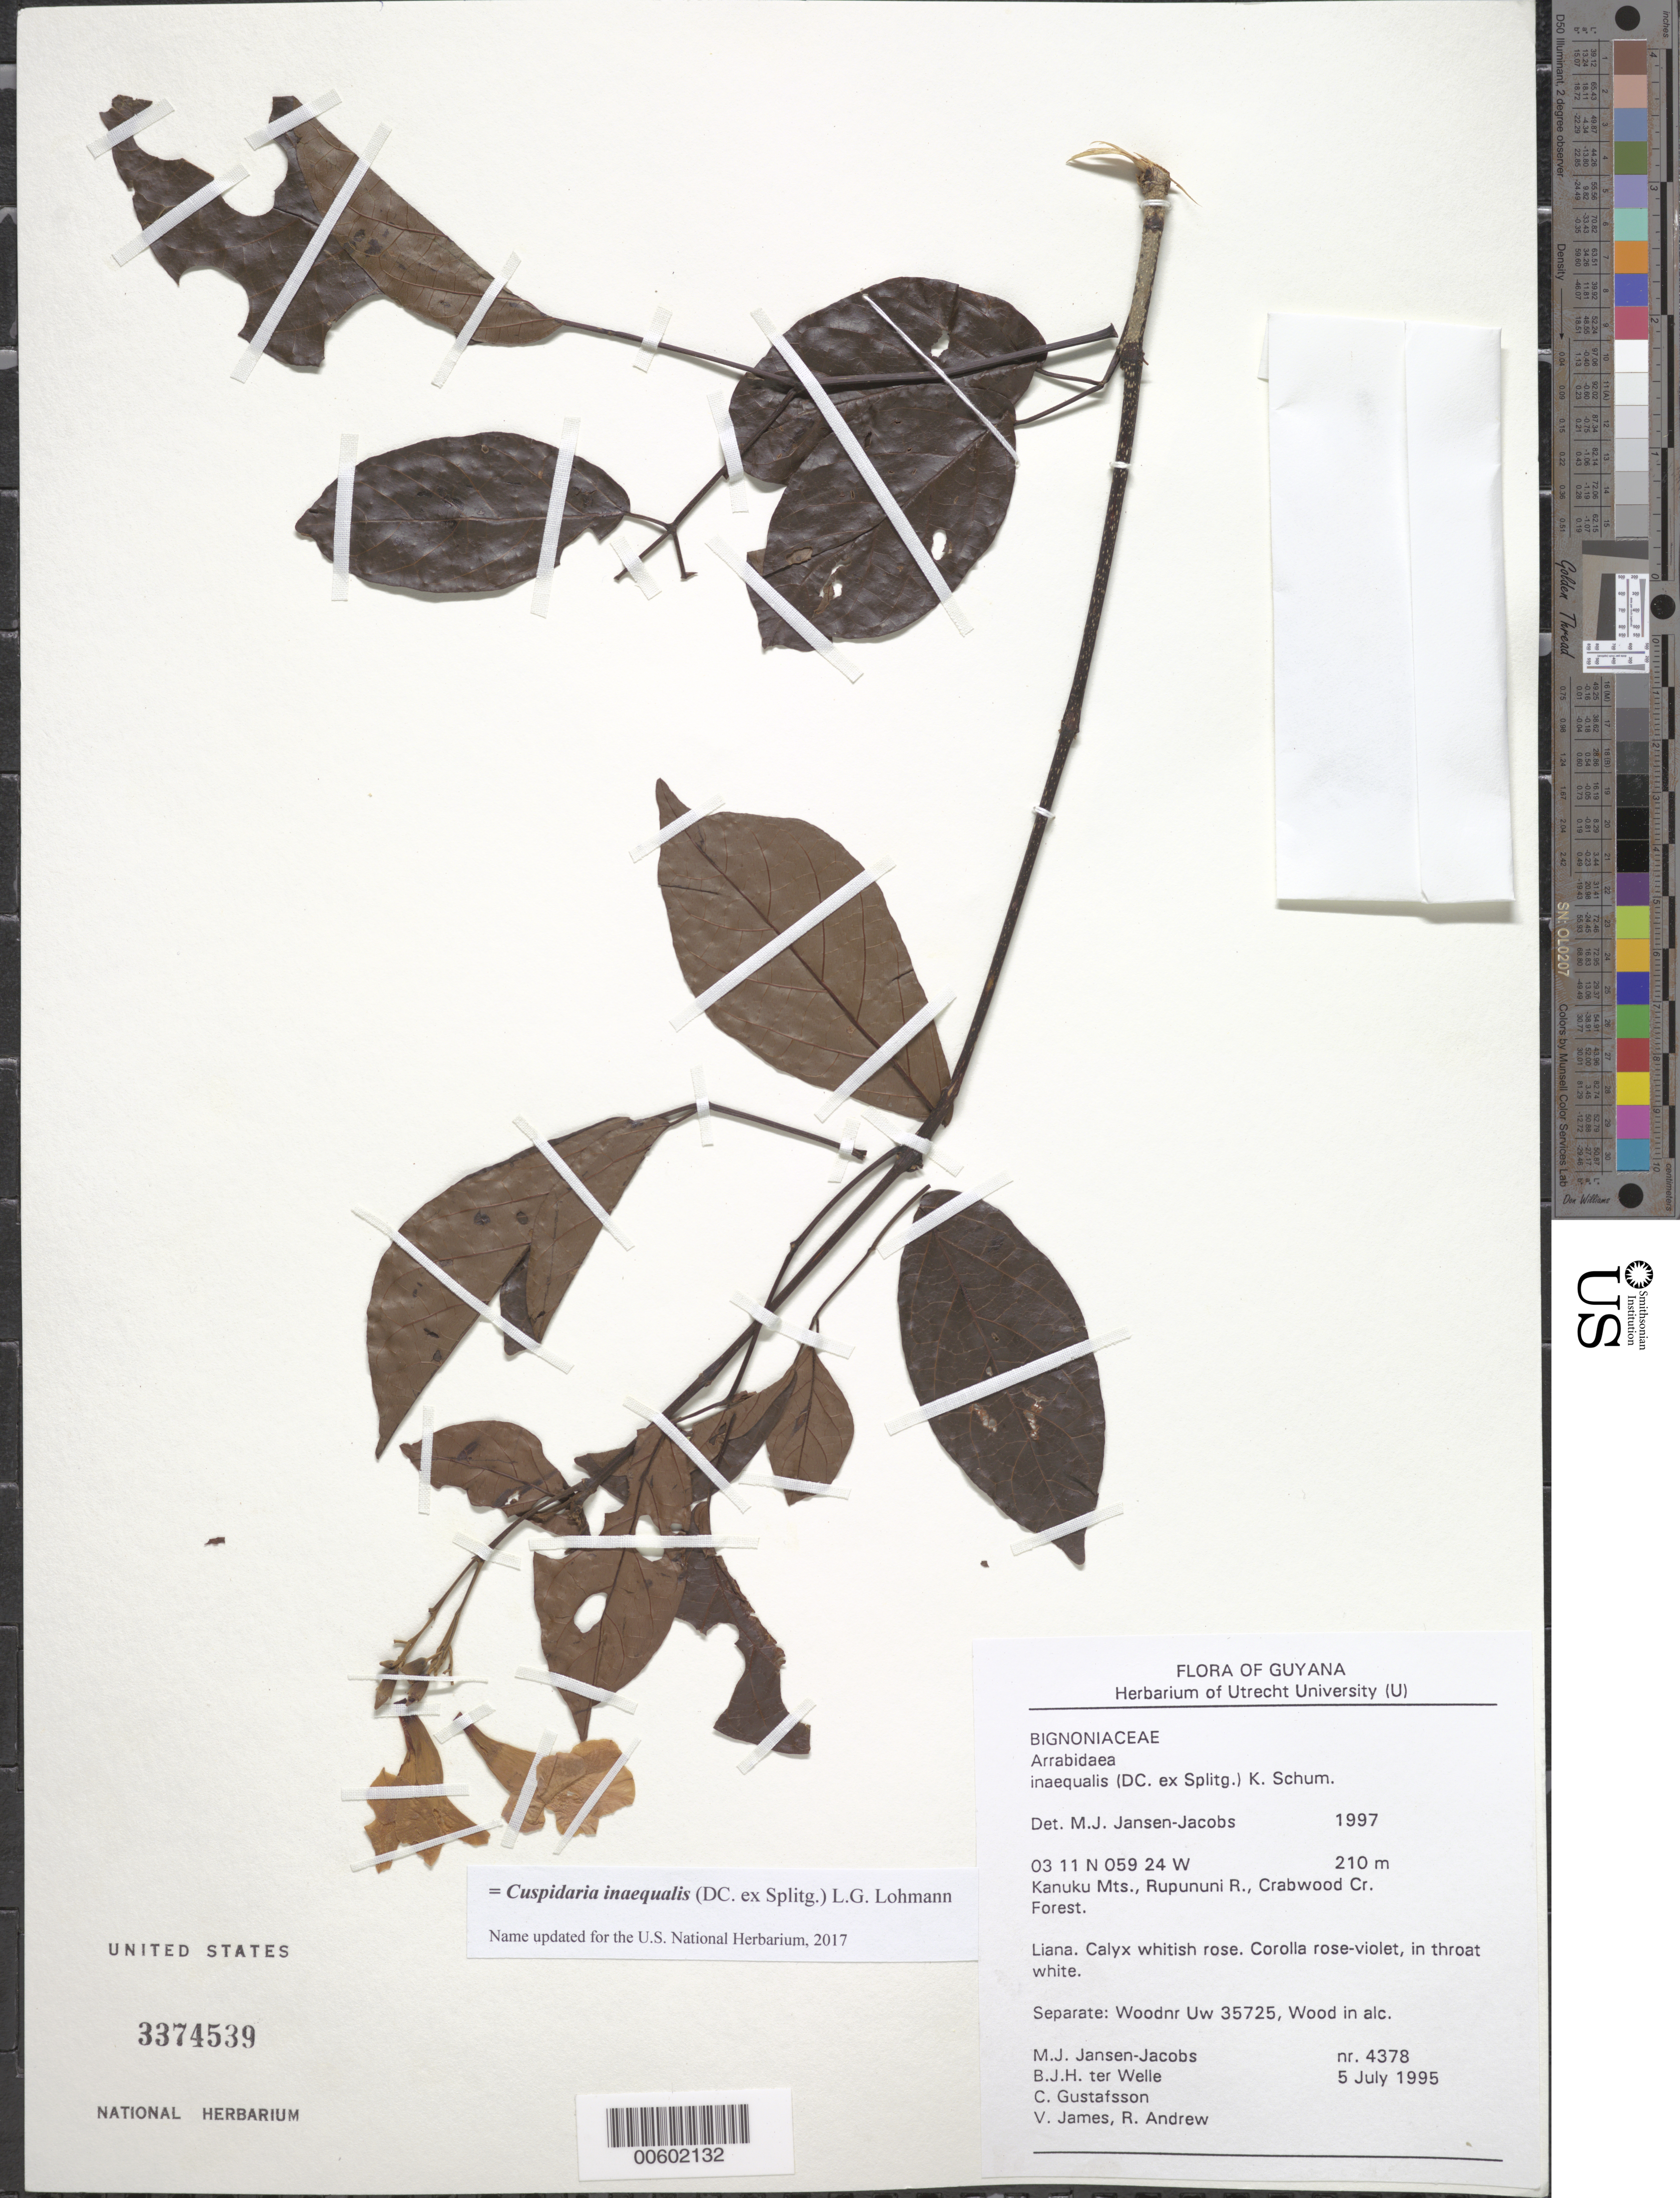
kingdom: Plantae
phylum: Tracheophyta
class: Magnoliopsida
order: Lamiales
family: Bignoniaceae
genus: Cuspidaria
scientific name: Cuspidaria inaequalis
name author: (Splitg.) L.G. Lohmann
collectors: M. J. Jansen-Jacobs, B. Welle, C. G. Gustafsson, V. James & R. Andrew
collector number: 4378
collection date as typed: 5-Jul-95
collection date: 1995-07-05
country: Guyana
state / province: U. Takutu-U. Essequibo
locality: Crabwood Creek, Rupununi River, Kanuku Mts.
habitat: Forest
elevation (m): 210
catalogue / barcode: US 3374539